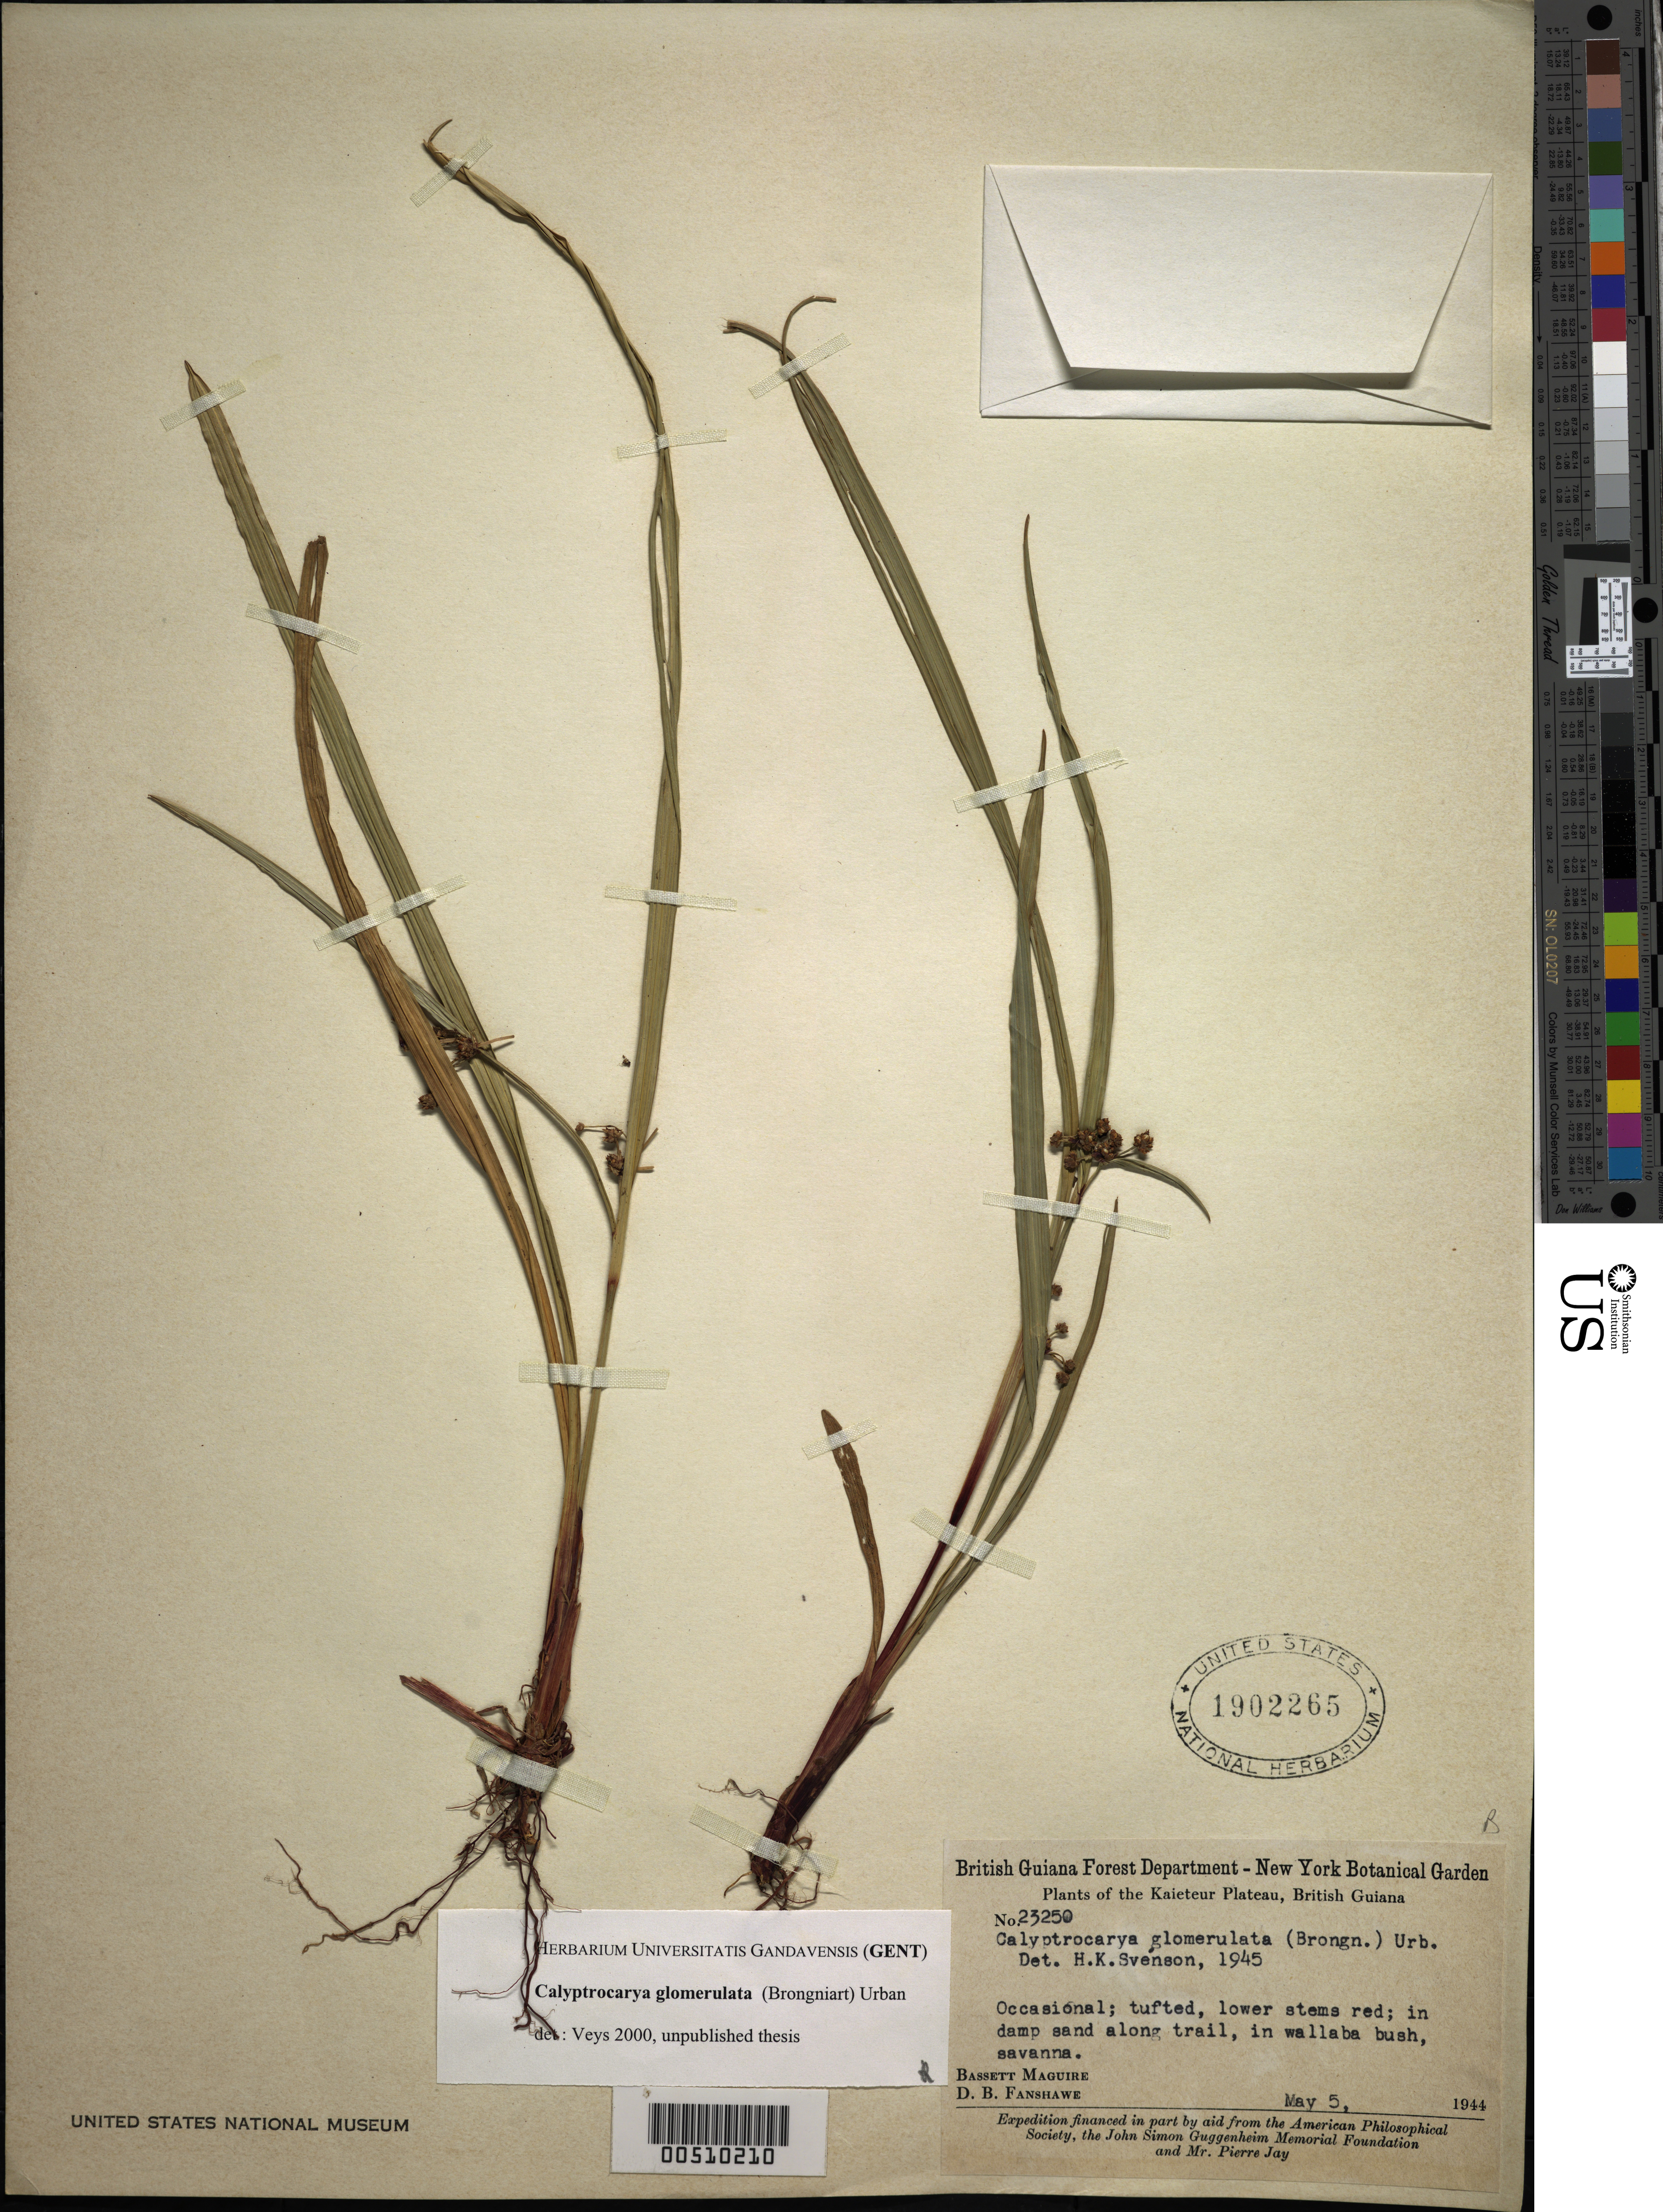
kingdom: Plantae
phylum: Tracheophyta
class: Liliopsida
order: Poales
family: Cyperaceae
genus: Calyptrocarya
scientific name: Calyptrocarya glomerulata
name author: (Brongn.) Urb.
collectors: B. Maguire & D. B. Fanshawe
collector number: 23250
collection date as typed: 05 May 1944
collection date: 1944-05-05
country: Guyana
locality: Kaieteur Plateau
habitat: In damp sand along trail, in wallaba bush savanna.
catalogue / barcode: US 1902265